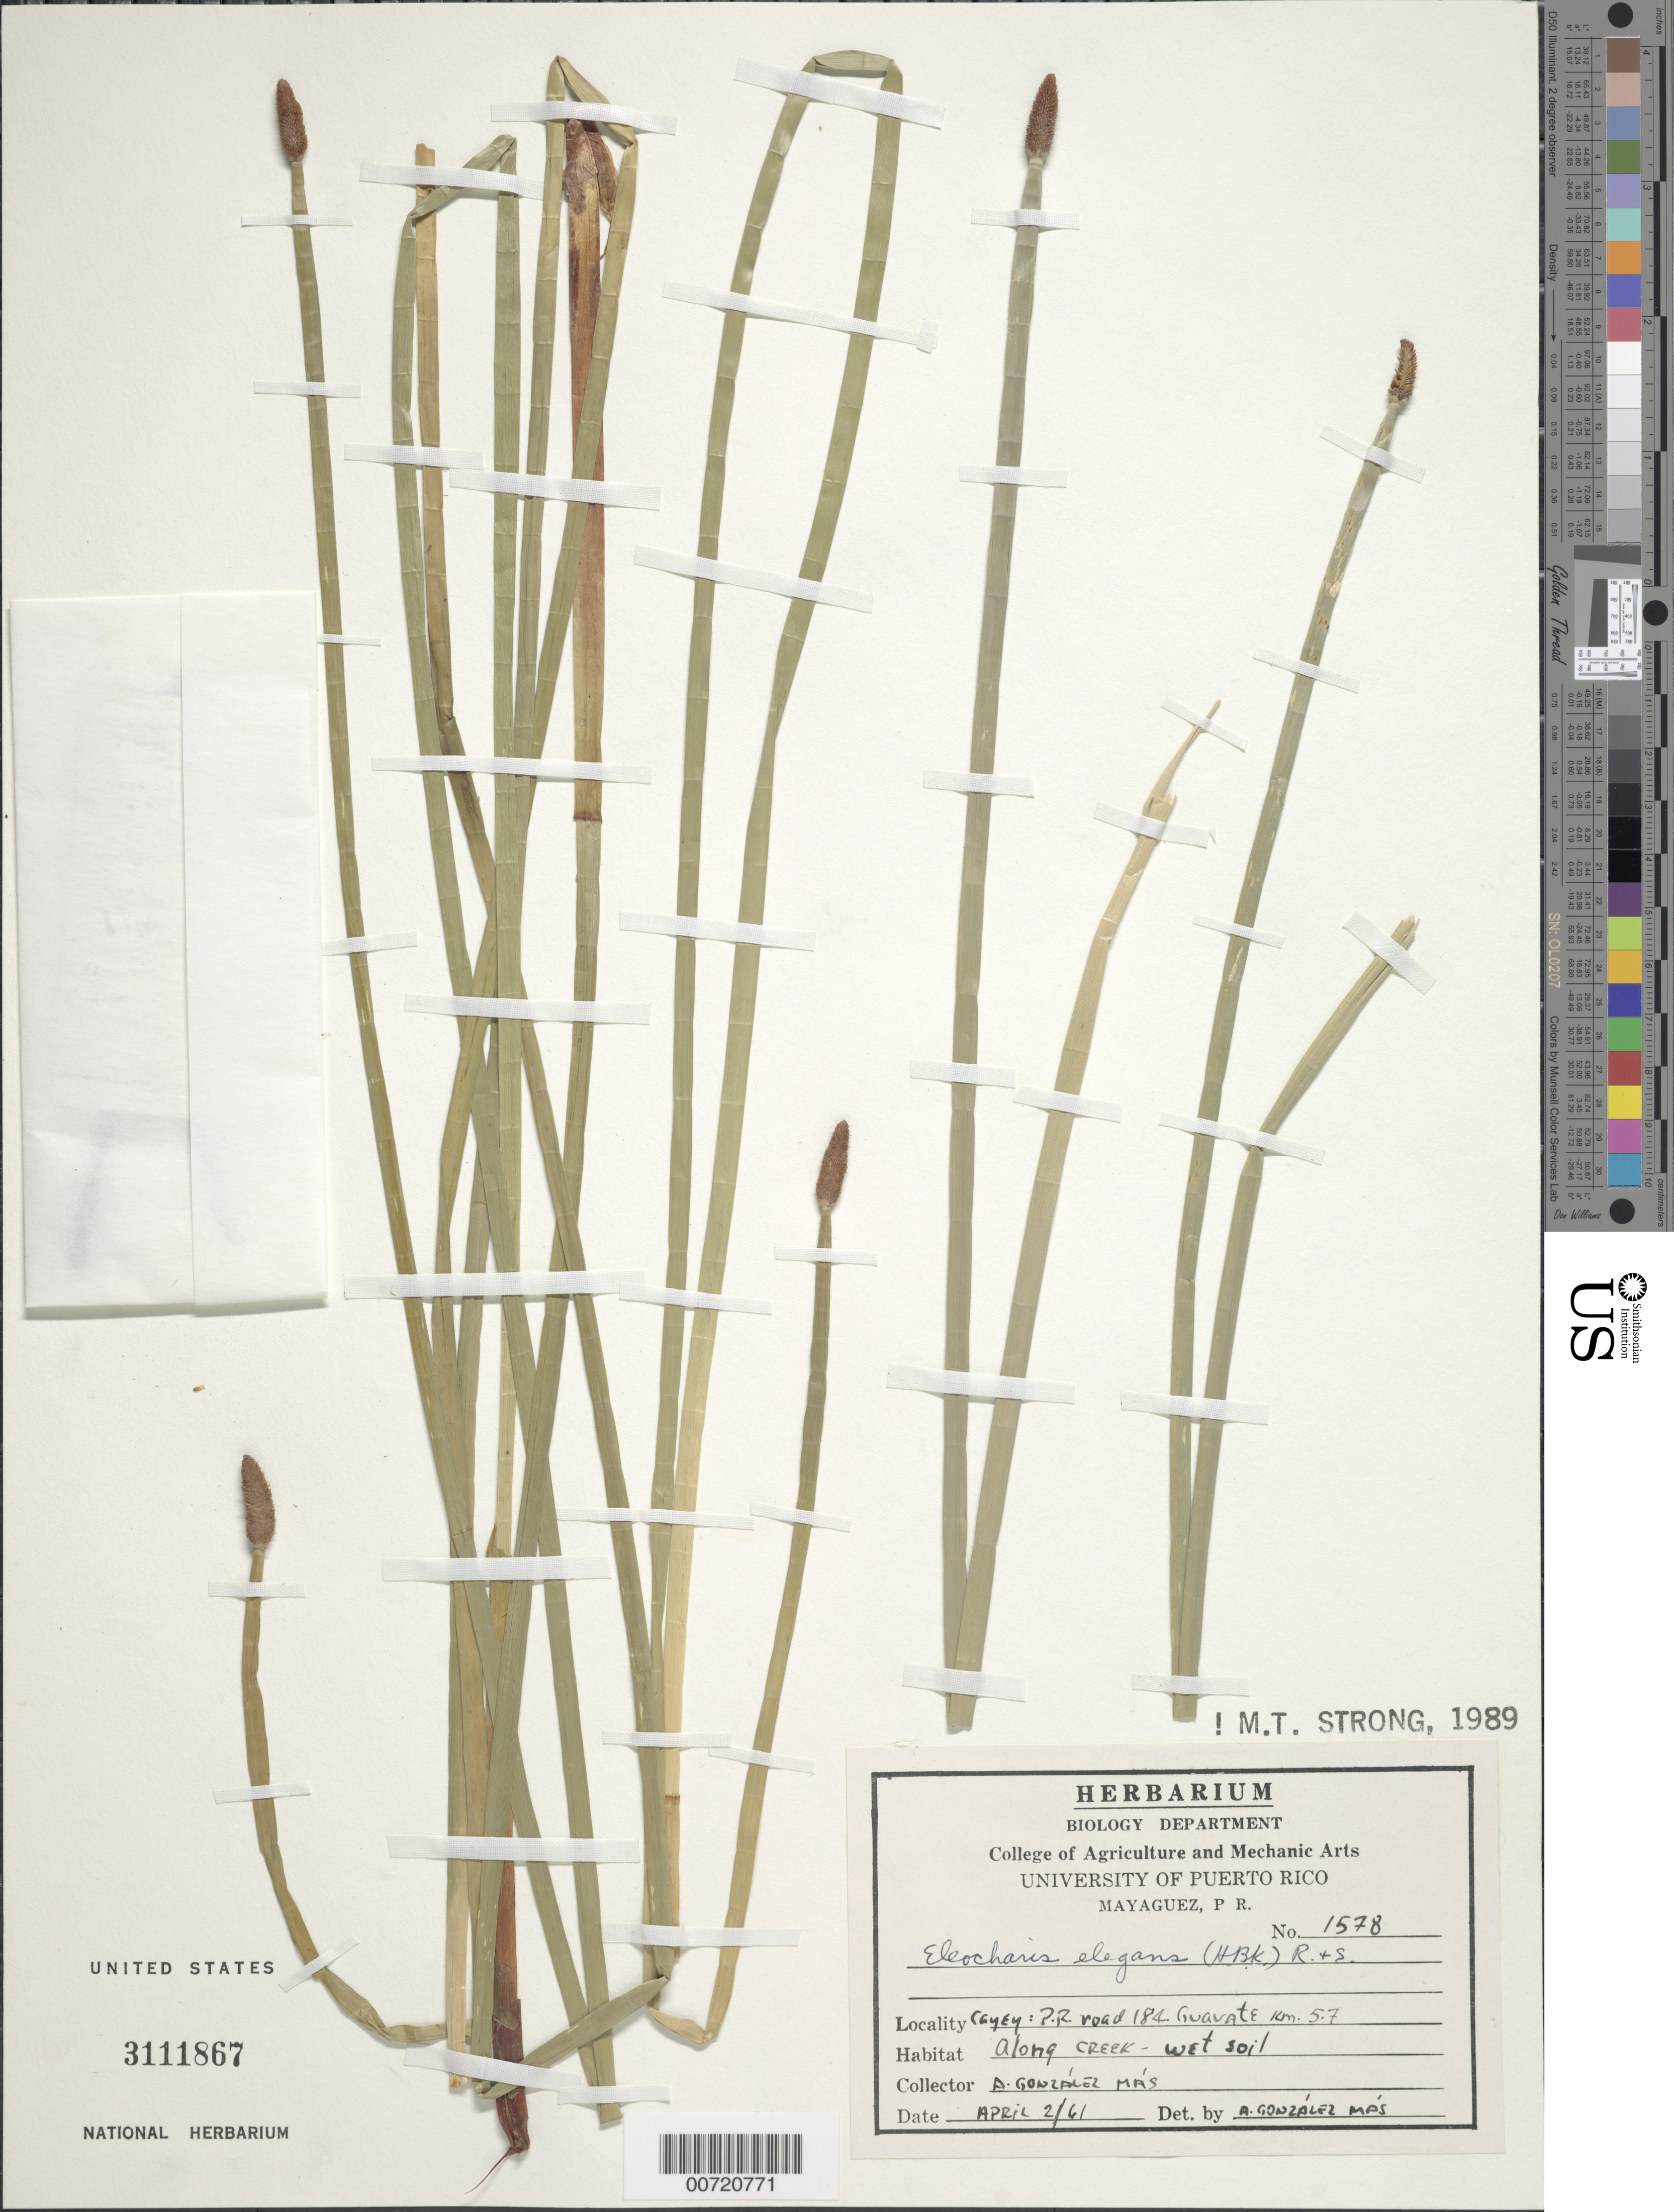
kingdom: Plantae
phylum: Tracheophyta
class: Liliopsida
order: Poales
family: Cyperaceae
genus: Eleocharis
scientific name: Eleocharis elegans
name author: (Kunth) Roem. & Schult.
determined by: Strong, M. T., (US), Smithsonian Institution - National Museum of Natural History (UNITED STATES)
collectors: A. González Más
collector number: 1578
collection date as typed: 02 Apr 1961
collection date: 1961-04-02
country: Puerto Rico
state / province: Cayey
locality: Cayey: Rd. 184, Guavate, km 5.7.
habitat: Along creek.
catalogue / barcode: US 3111867